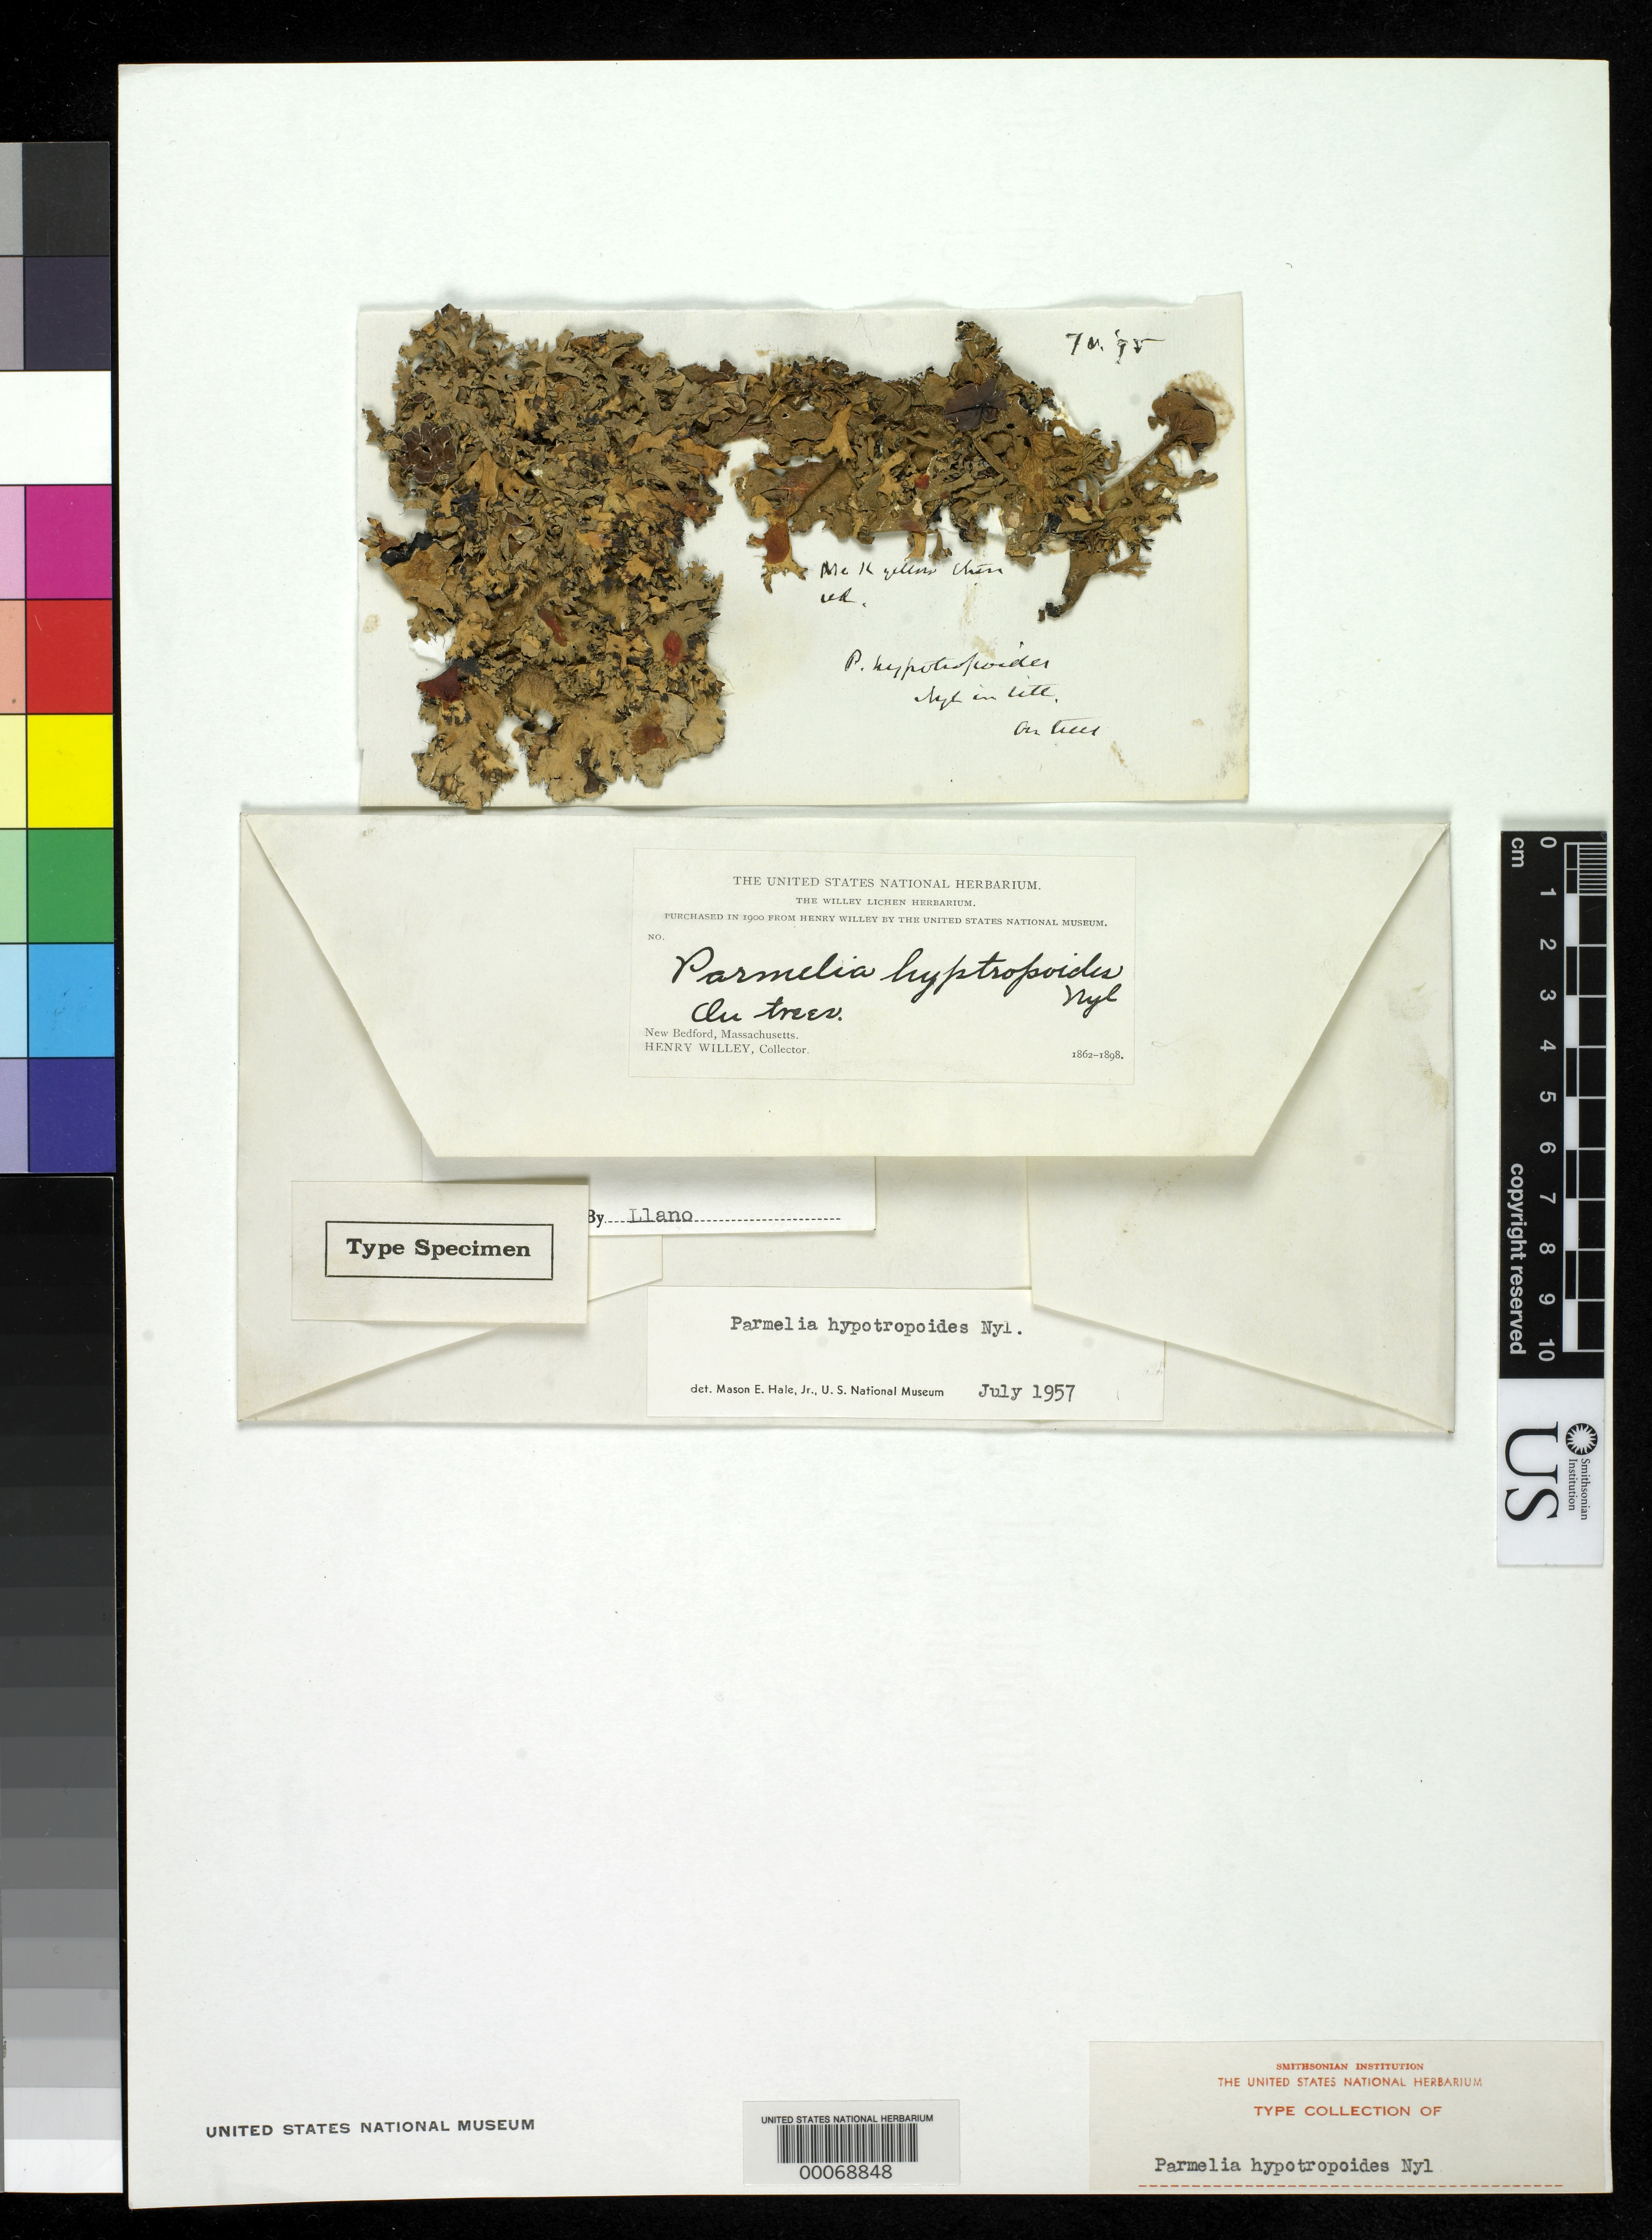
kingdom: Fungi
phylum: Ascomycota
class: Lecanoromycetes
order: Lecanorales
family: Parmeliaceae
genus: Parmelia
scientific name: Parmelia hypotropoides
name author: Nyl. ex Willey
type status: Holotype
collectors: H. Willey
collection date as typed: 1862 to -- --- 1898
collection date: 1862/1898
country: United States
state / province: Massachusetts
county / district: Bristol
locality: New Bedford.